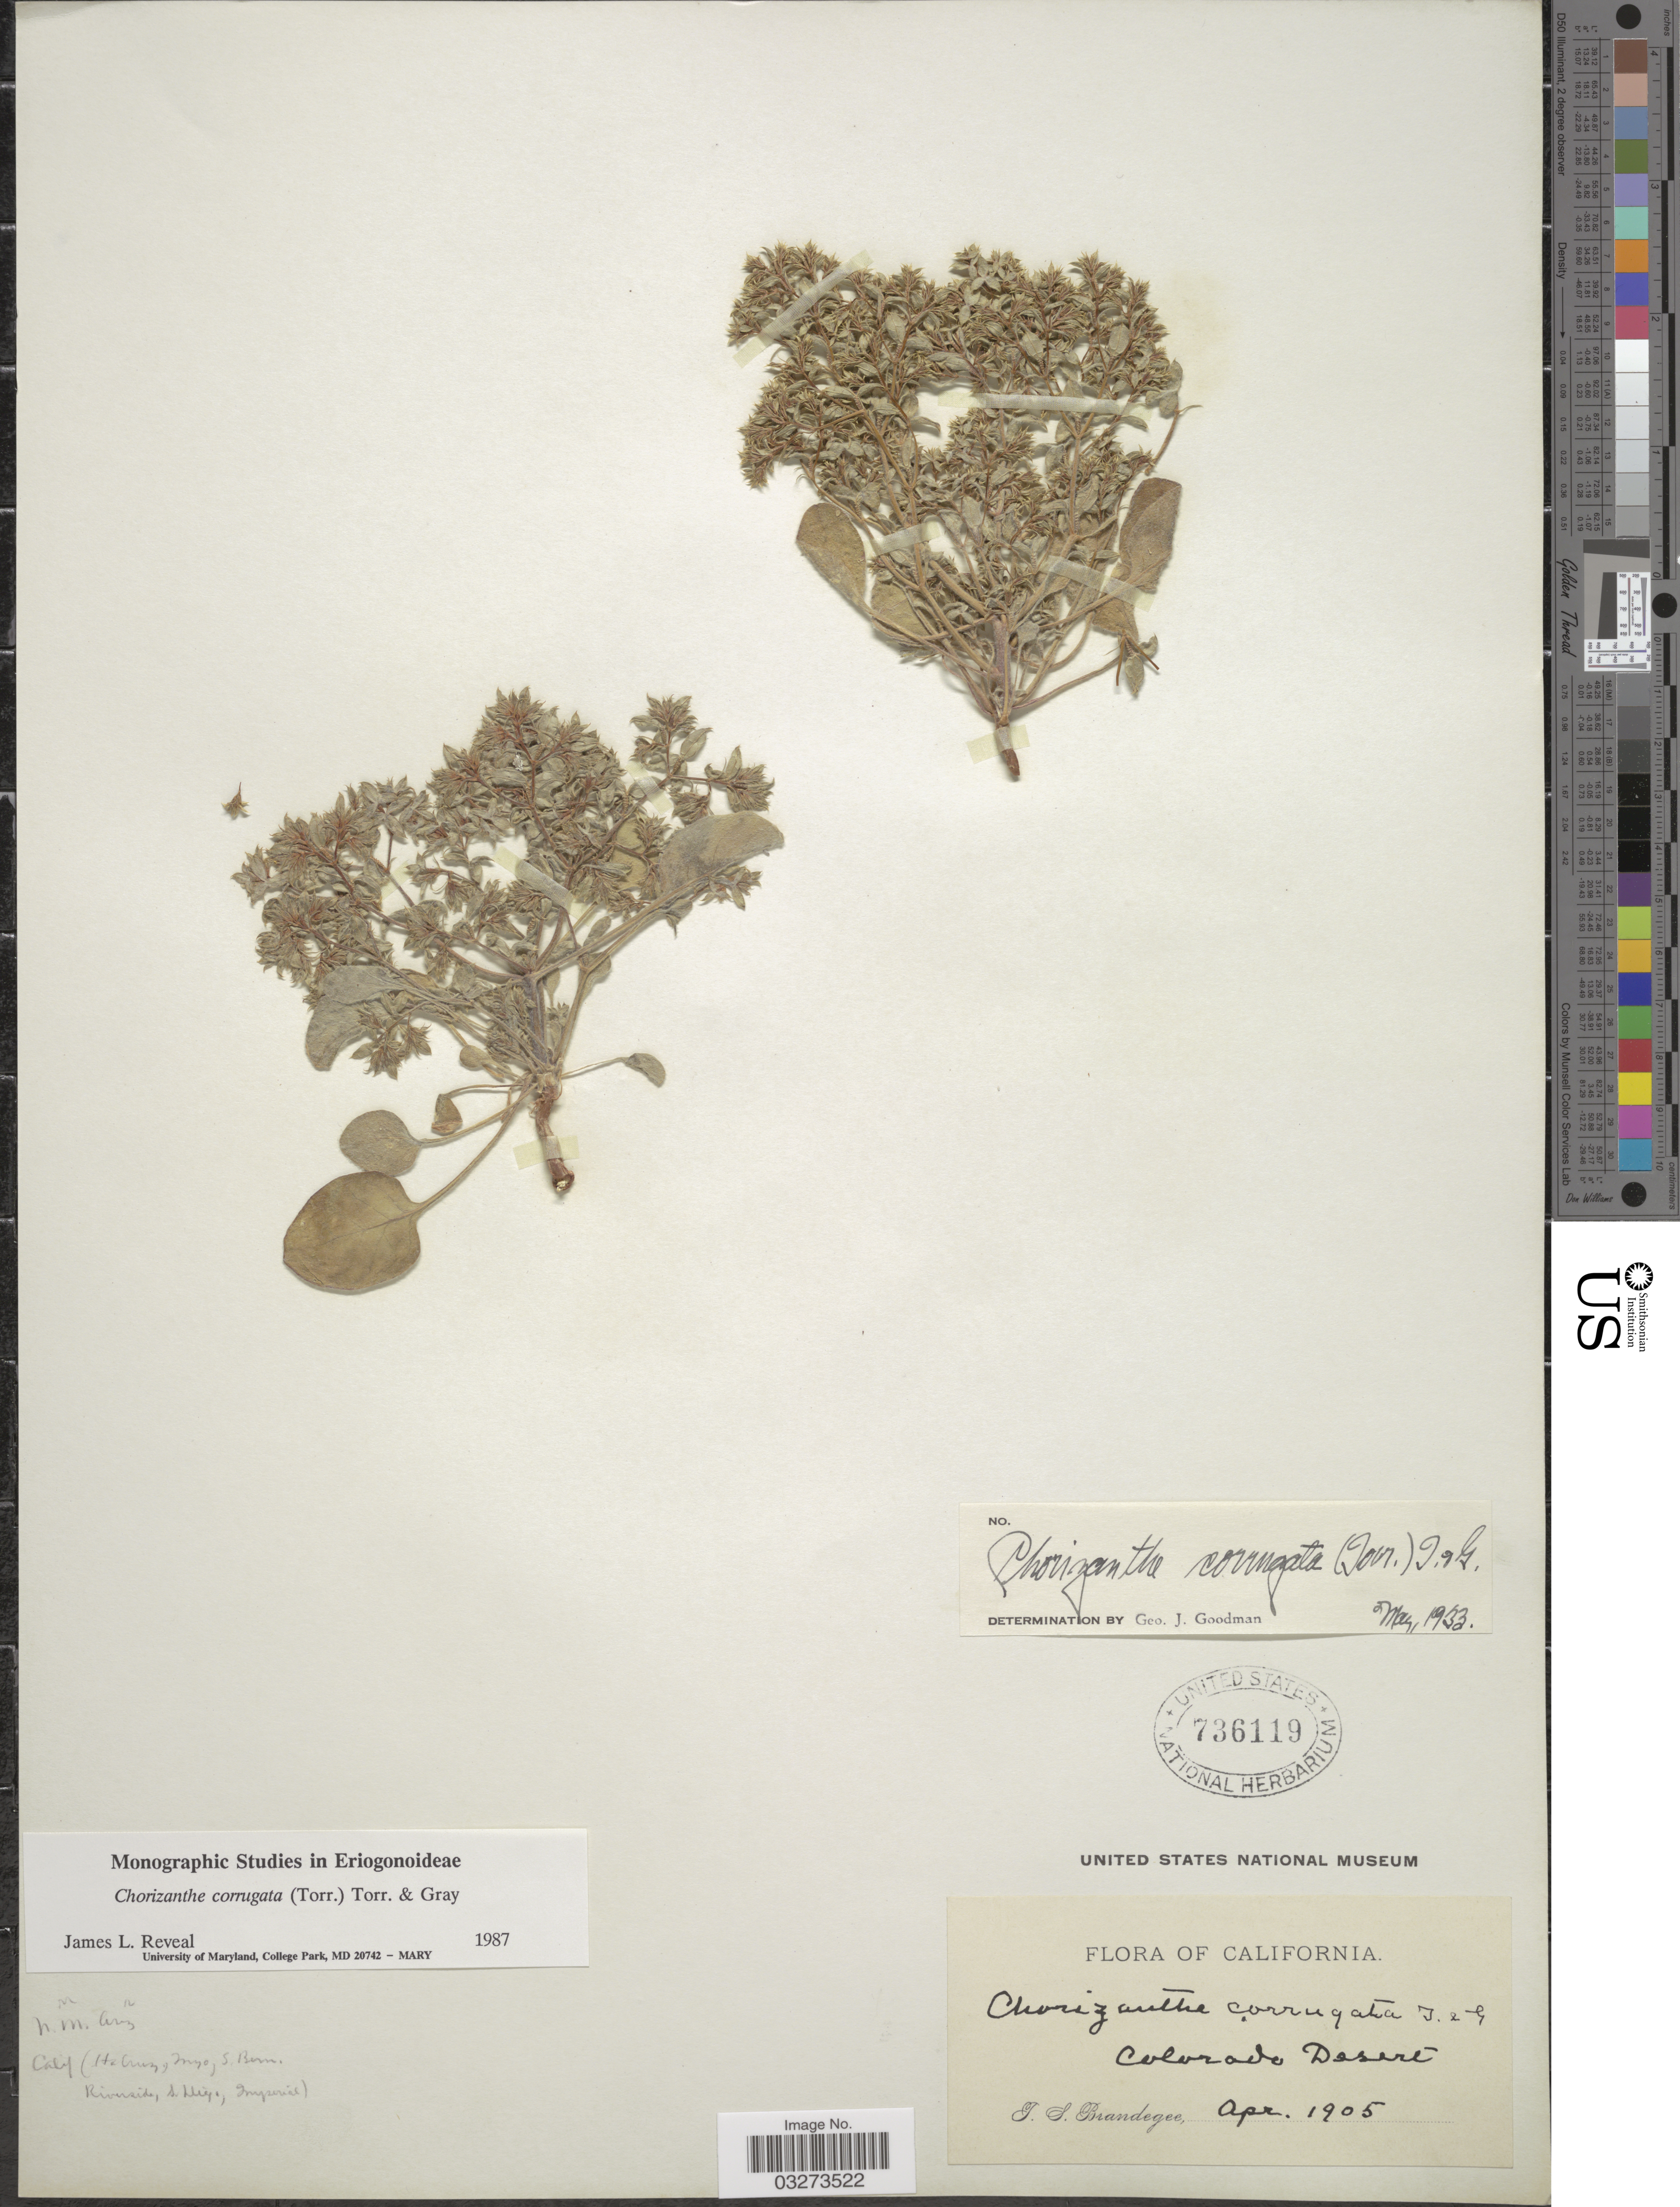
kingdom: Plantae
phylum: Tracheophyta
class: Magnoliopsida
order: Caryophyllales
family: Polygonaceae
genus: Chorizanthe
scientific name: Chorizanthe corrugata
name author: Torr. & A. Gray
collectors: T. S. Brandegee (herbarium)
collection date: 1905-04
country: United States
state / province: California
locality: Colorado Desert.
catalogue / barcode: US 736119